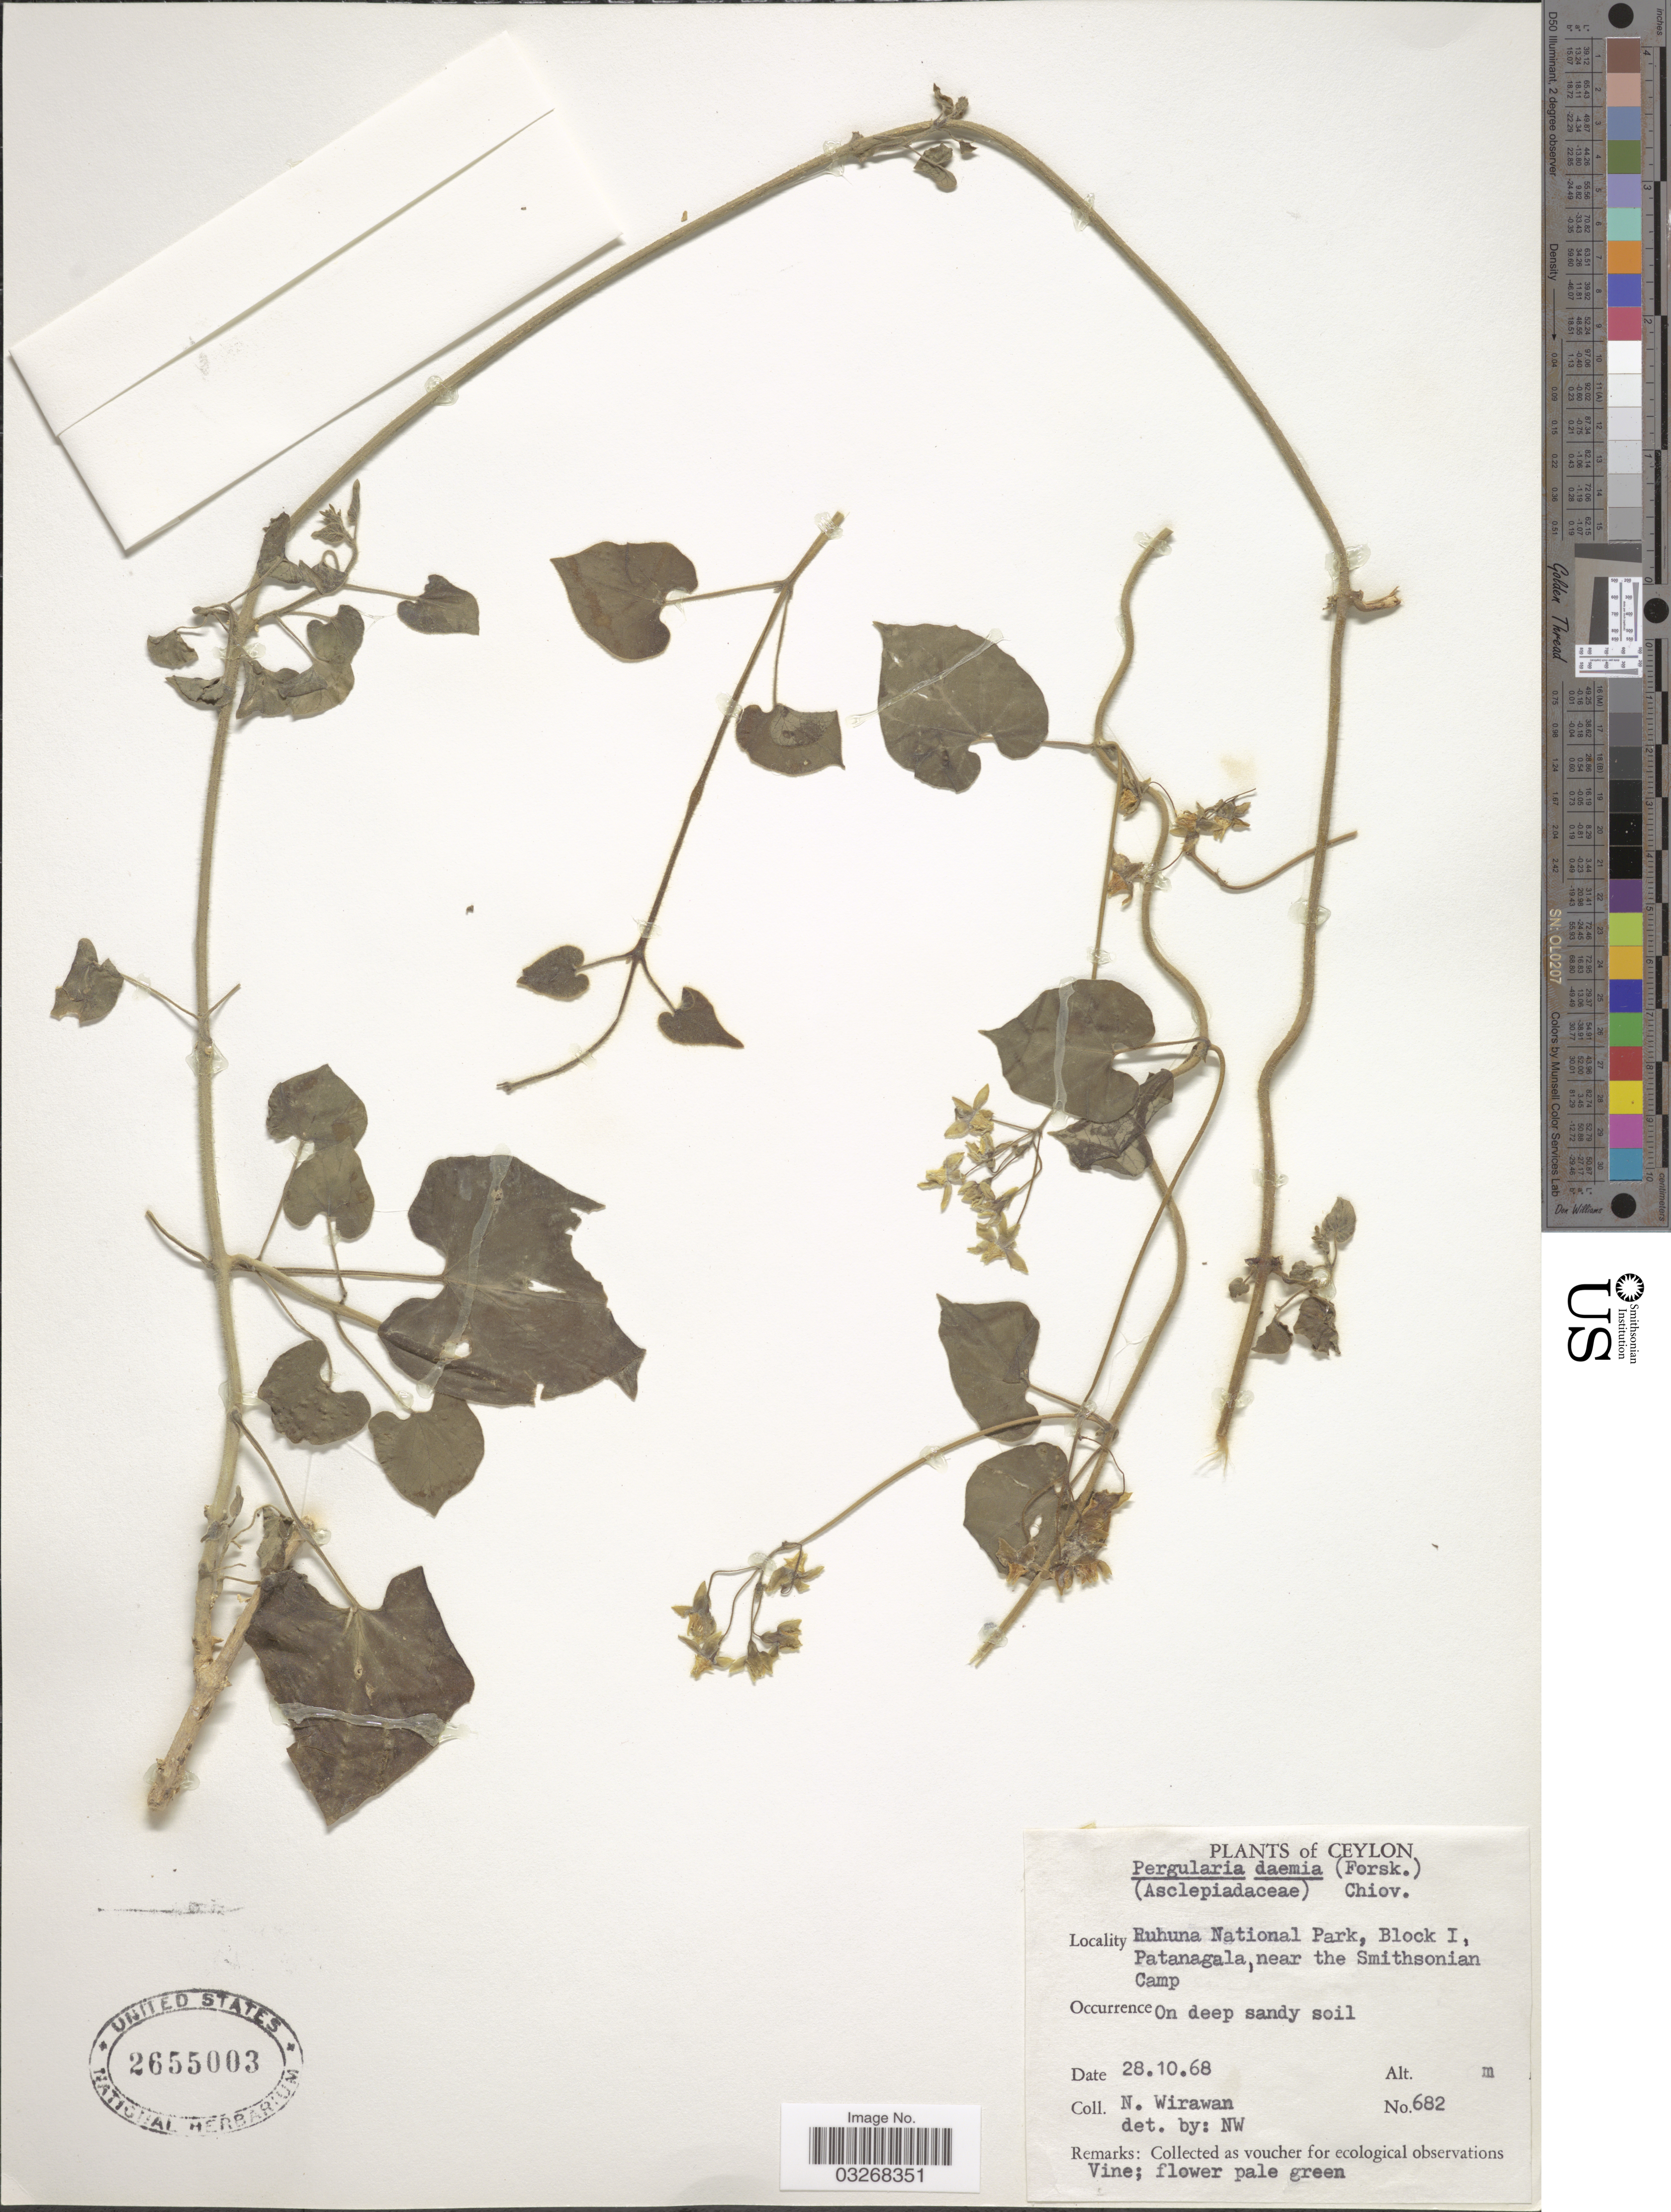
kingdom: Plantae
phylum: Tracheophyta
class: Magnoliopsida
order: Gentianales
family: Apocynaceae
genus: Pergularia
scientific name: Pergularia daemia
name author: (Forssk.) Chiov.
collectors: N. Wirawan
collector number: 682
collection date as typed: Transcribed d/m/y: 28/10/68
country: Sri Lanka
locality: Ceylon. Ruhuna National Park, Block I, Patanagala, near the Smithsonian Camp.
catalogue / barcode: US 2655003